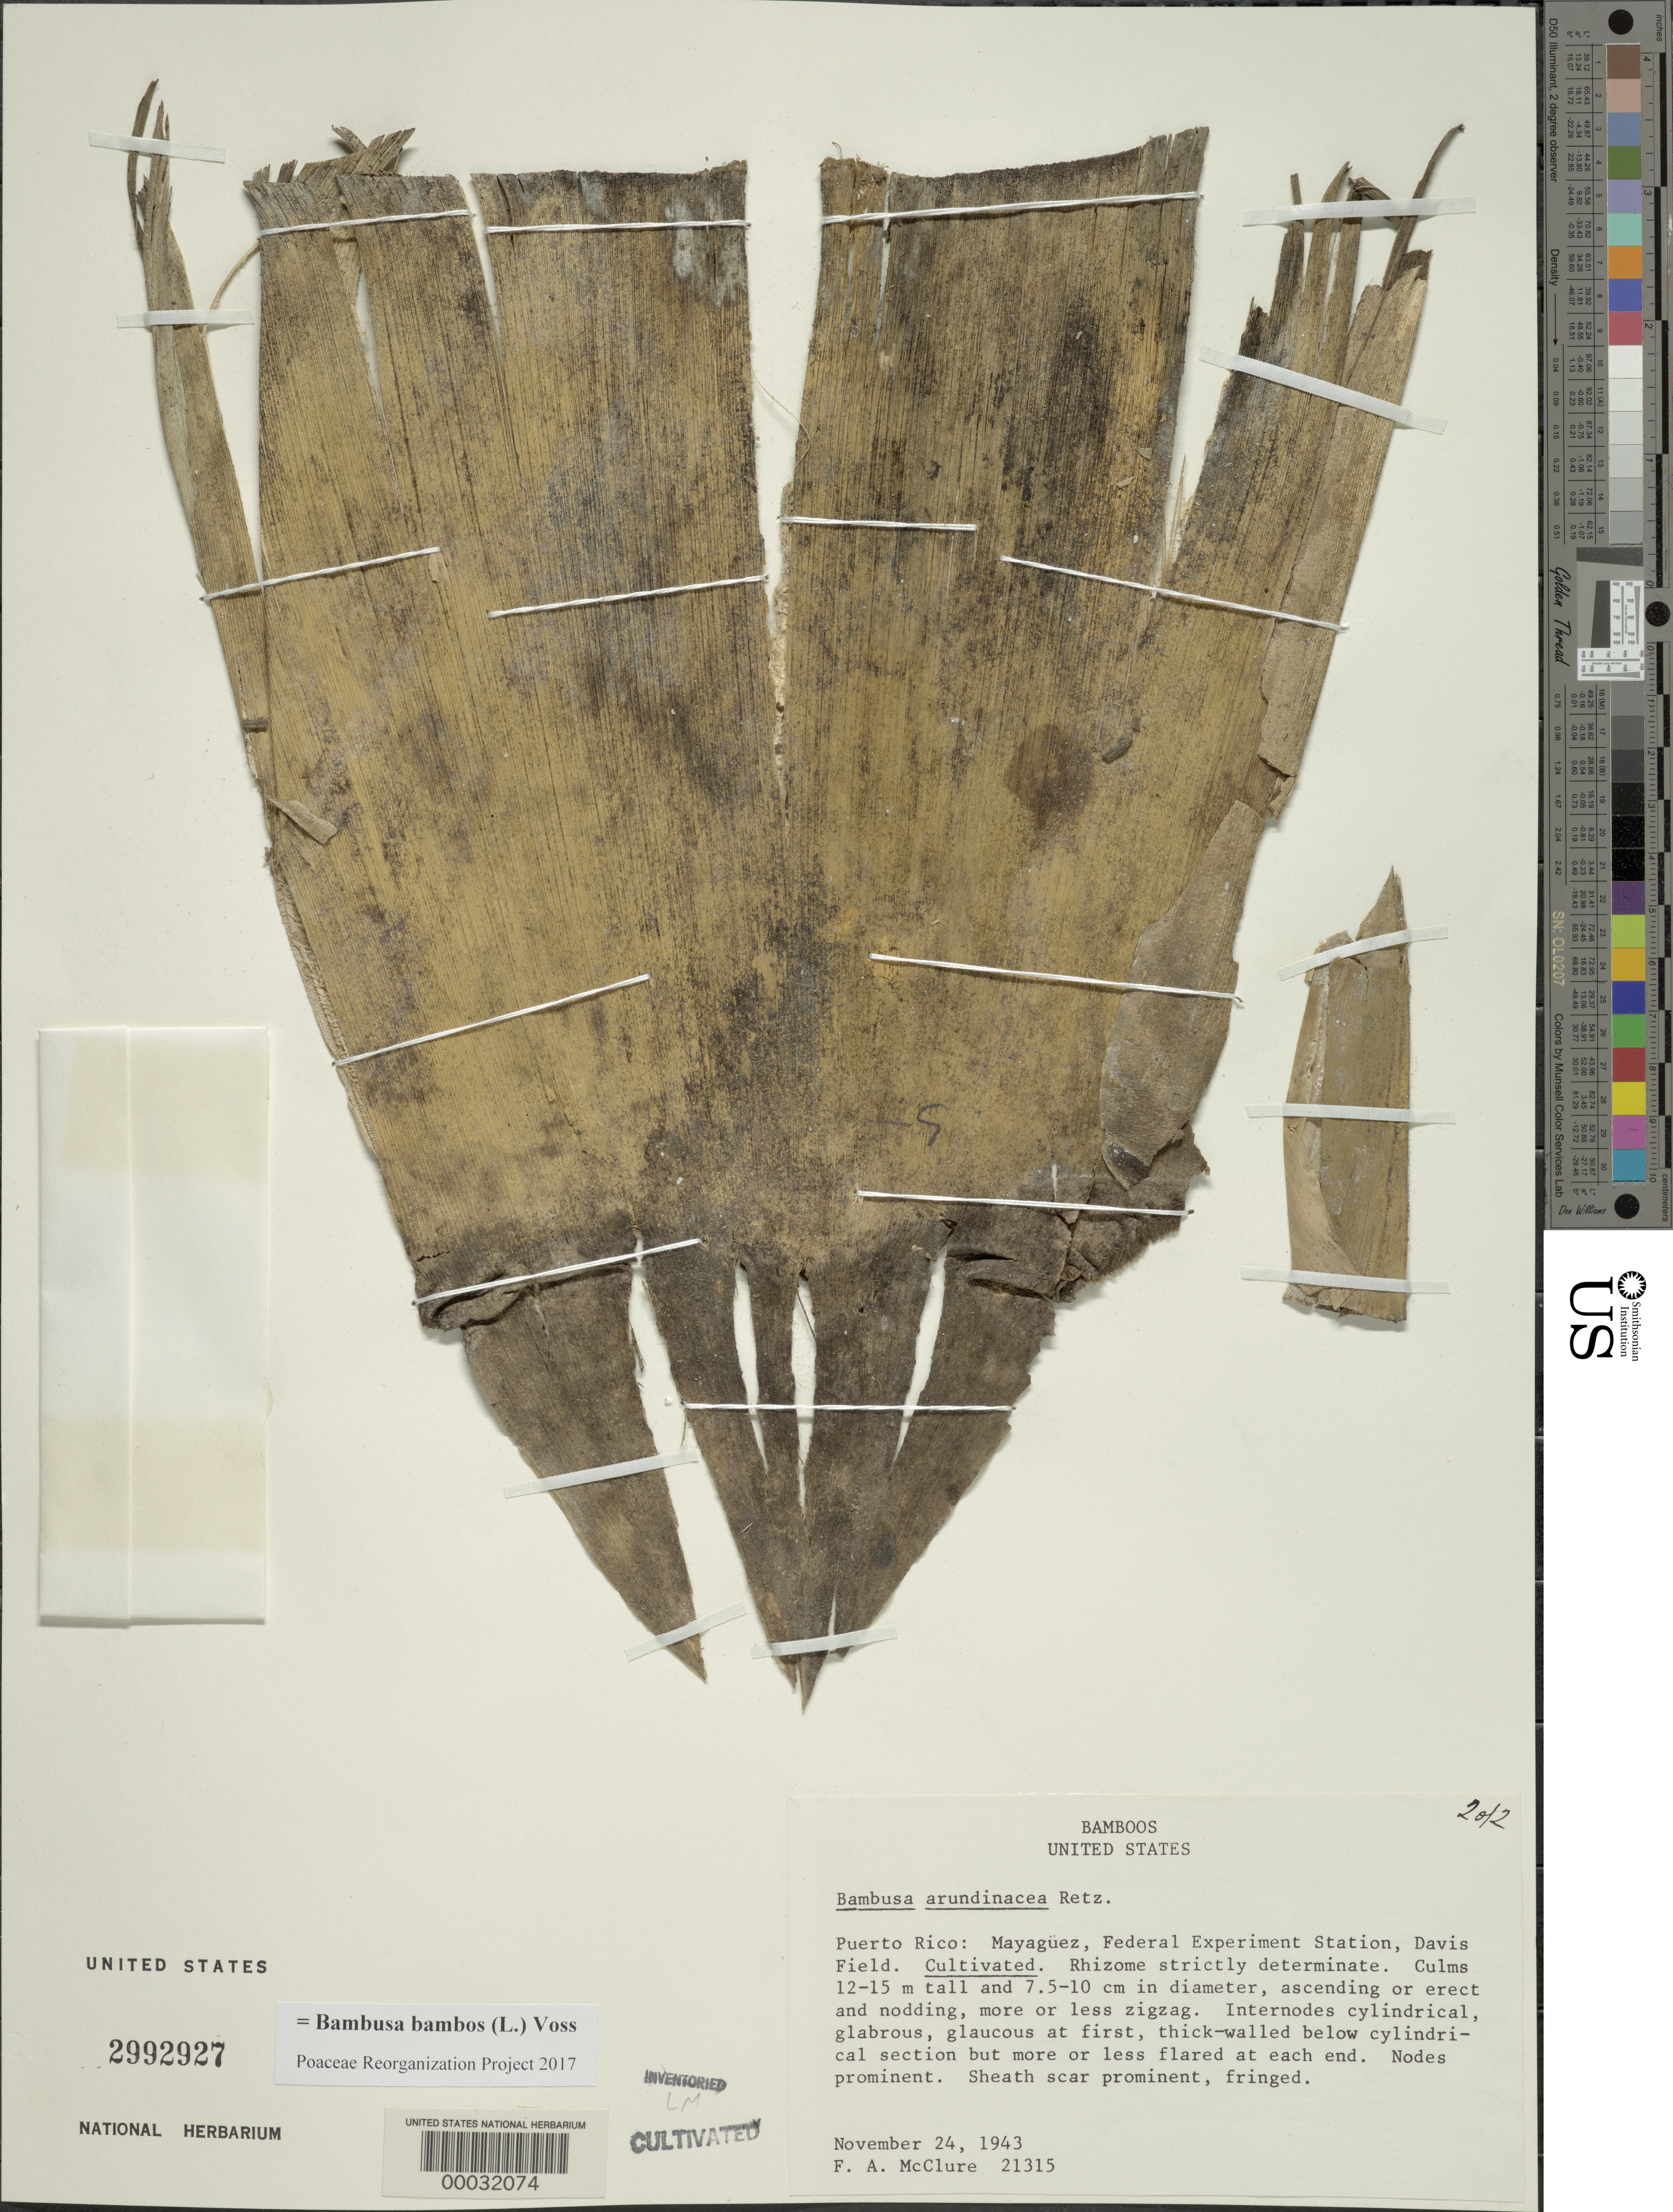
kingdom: Plantae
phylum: Tracheophyta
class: Liliopsida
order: Poales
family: Poaceae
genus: Bambusa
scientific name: Bambusa bambos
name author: (L.) Voss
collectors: F. A. McClure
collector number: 21315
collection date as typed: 24 Nov 1943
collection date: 1943-11-24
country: Puerto Rico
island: Greater Antilles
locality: Federal experiment station, davis field-mayaguez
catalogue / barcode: US 2992927